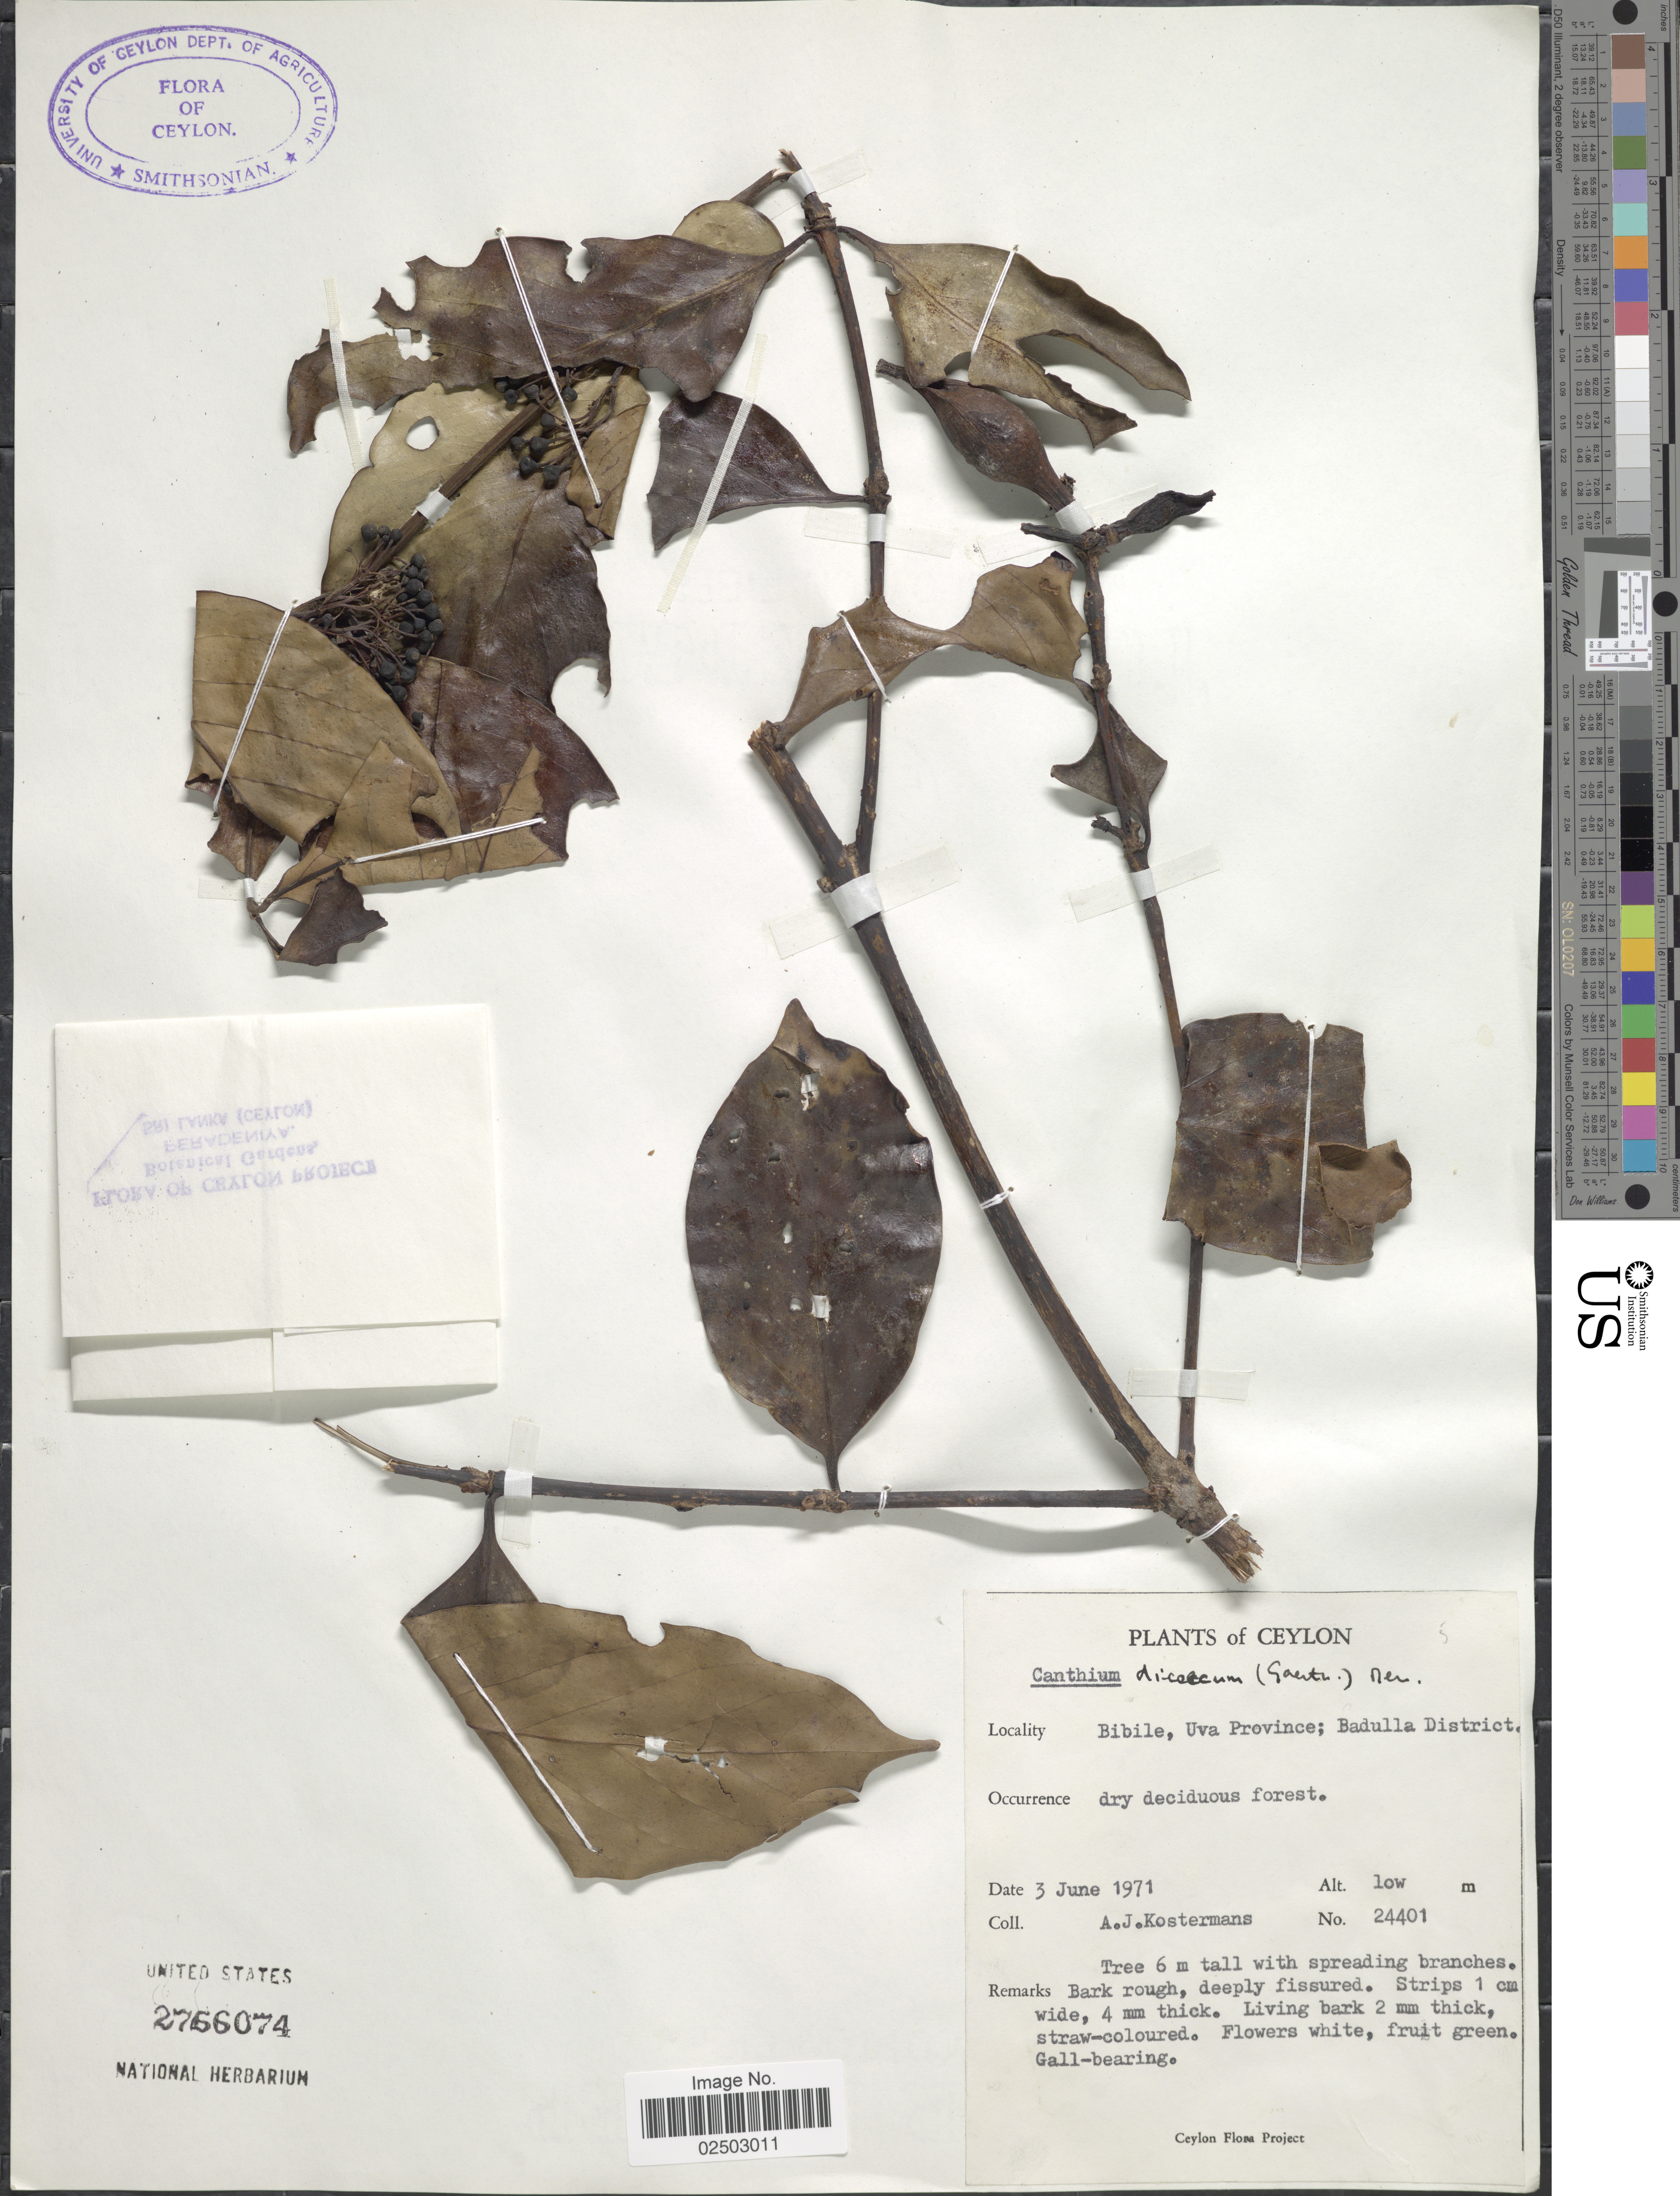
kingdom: Plantae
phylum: Tracheophyta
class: Magnoliopsida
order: Gentianales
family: Rubiaceae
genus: Canthium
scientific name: Canthium dicoccum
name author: (Gaertn.) Merr.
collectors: A. J. G. Kostermans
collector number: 24401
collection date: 1971-06-03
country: Sri Lanka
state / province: Uva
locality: Ceylon, Bibile, Badulla District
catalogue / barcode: US 2766074